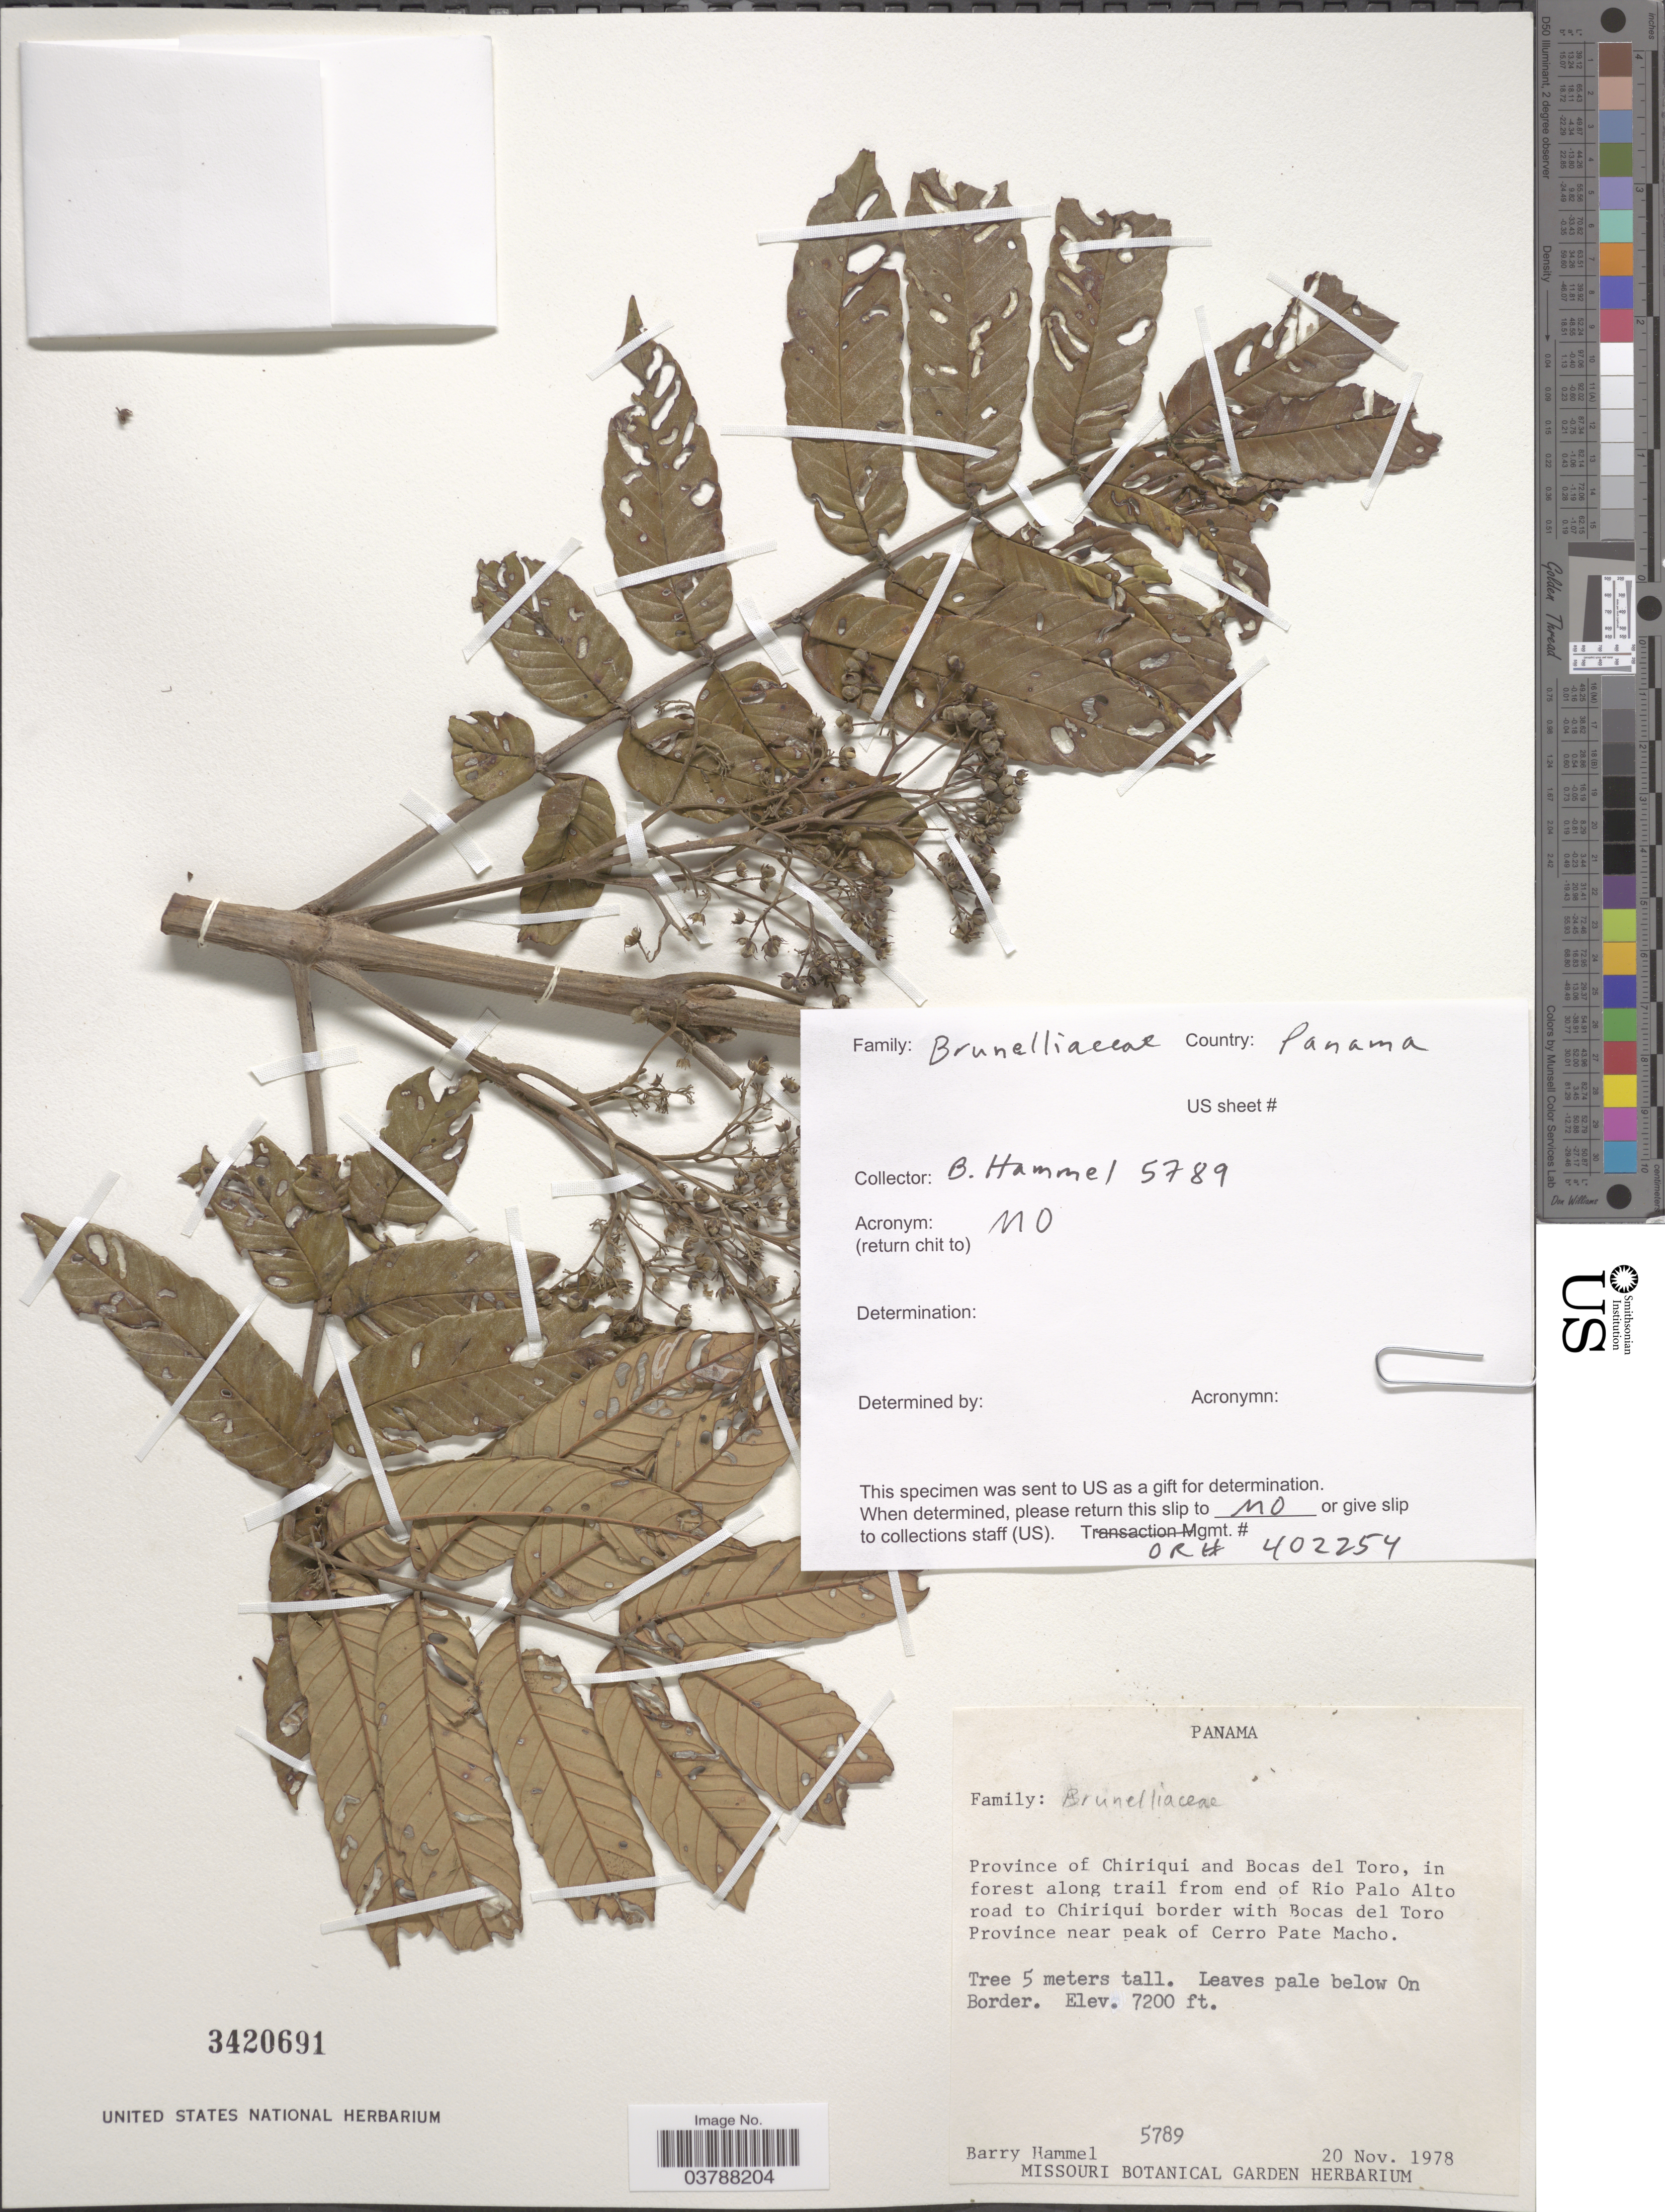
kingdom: Plantae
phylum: Tracheophyta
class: Magnoliopsida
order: Oxalidales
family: Brunelliaceae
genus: Brunellia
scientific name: Brunellia sp.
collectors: B. Hammel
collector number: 5789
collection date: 1978-11-20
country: Panama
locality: Province of Chiriqui and Bocas del Toro, in forest along trail from end of Rio Palo Alto road to Chiriqui border with Bocas del Toro Province near peak of Cerro Pate Macho.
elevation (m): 2195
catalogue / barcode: US 3420691